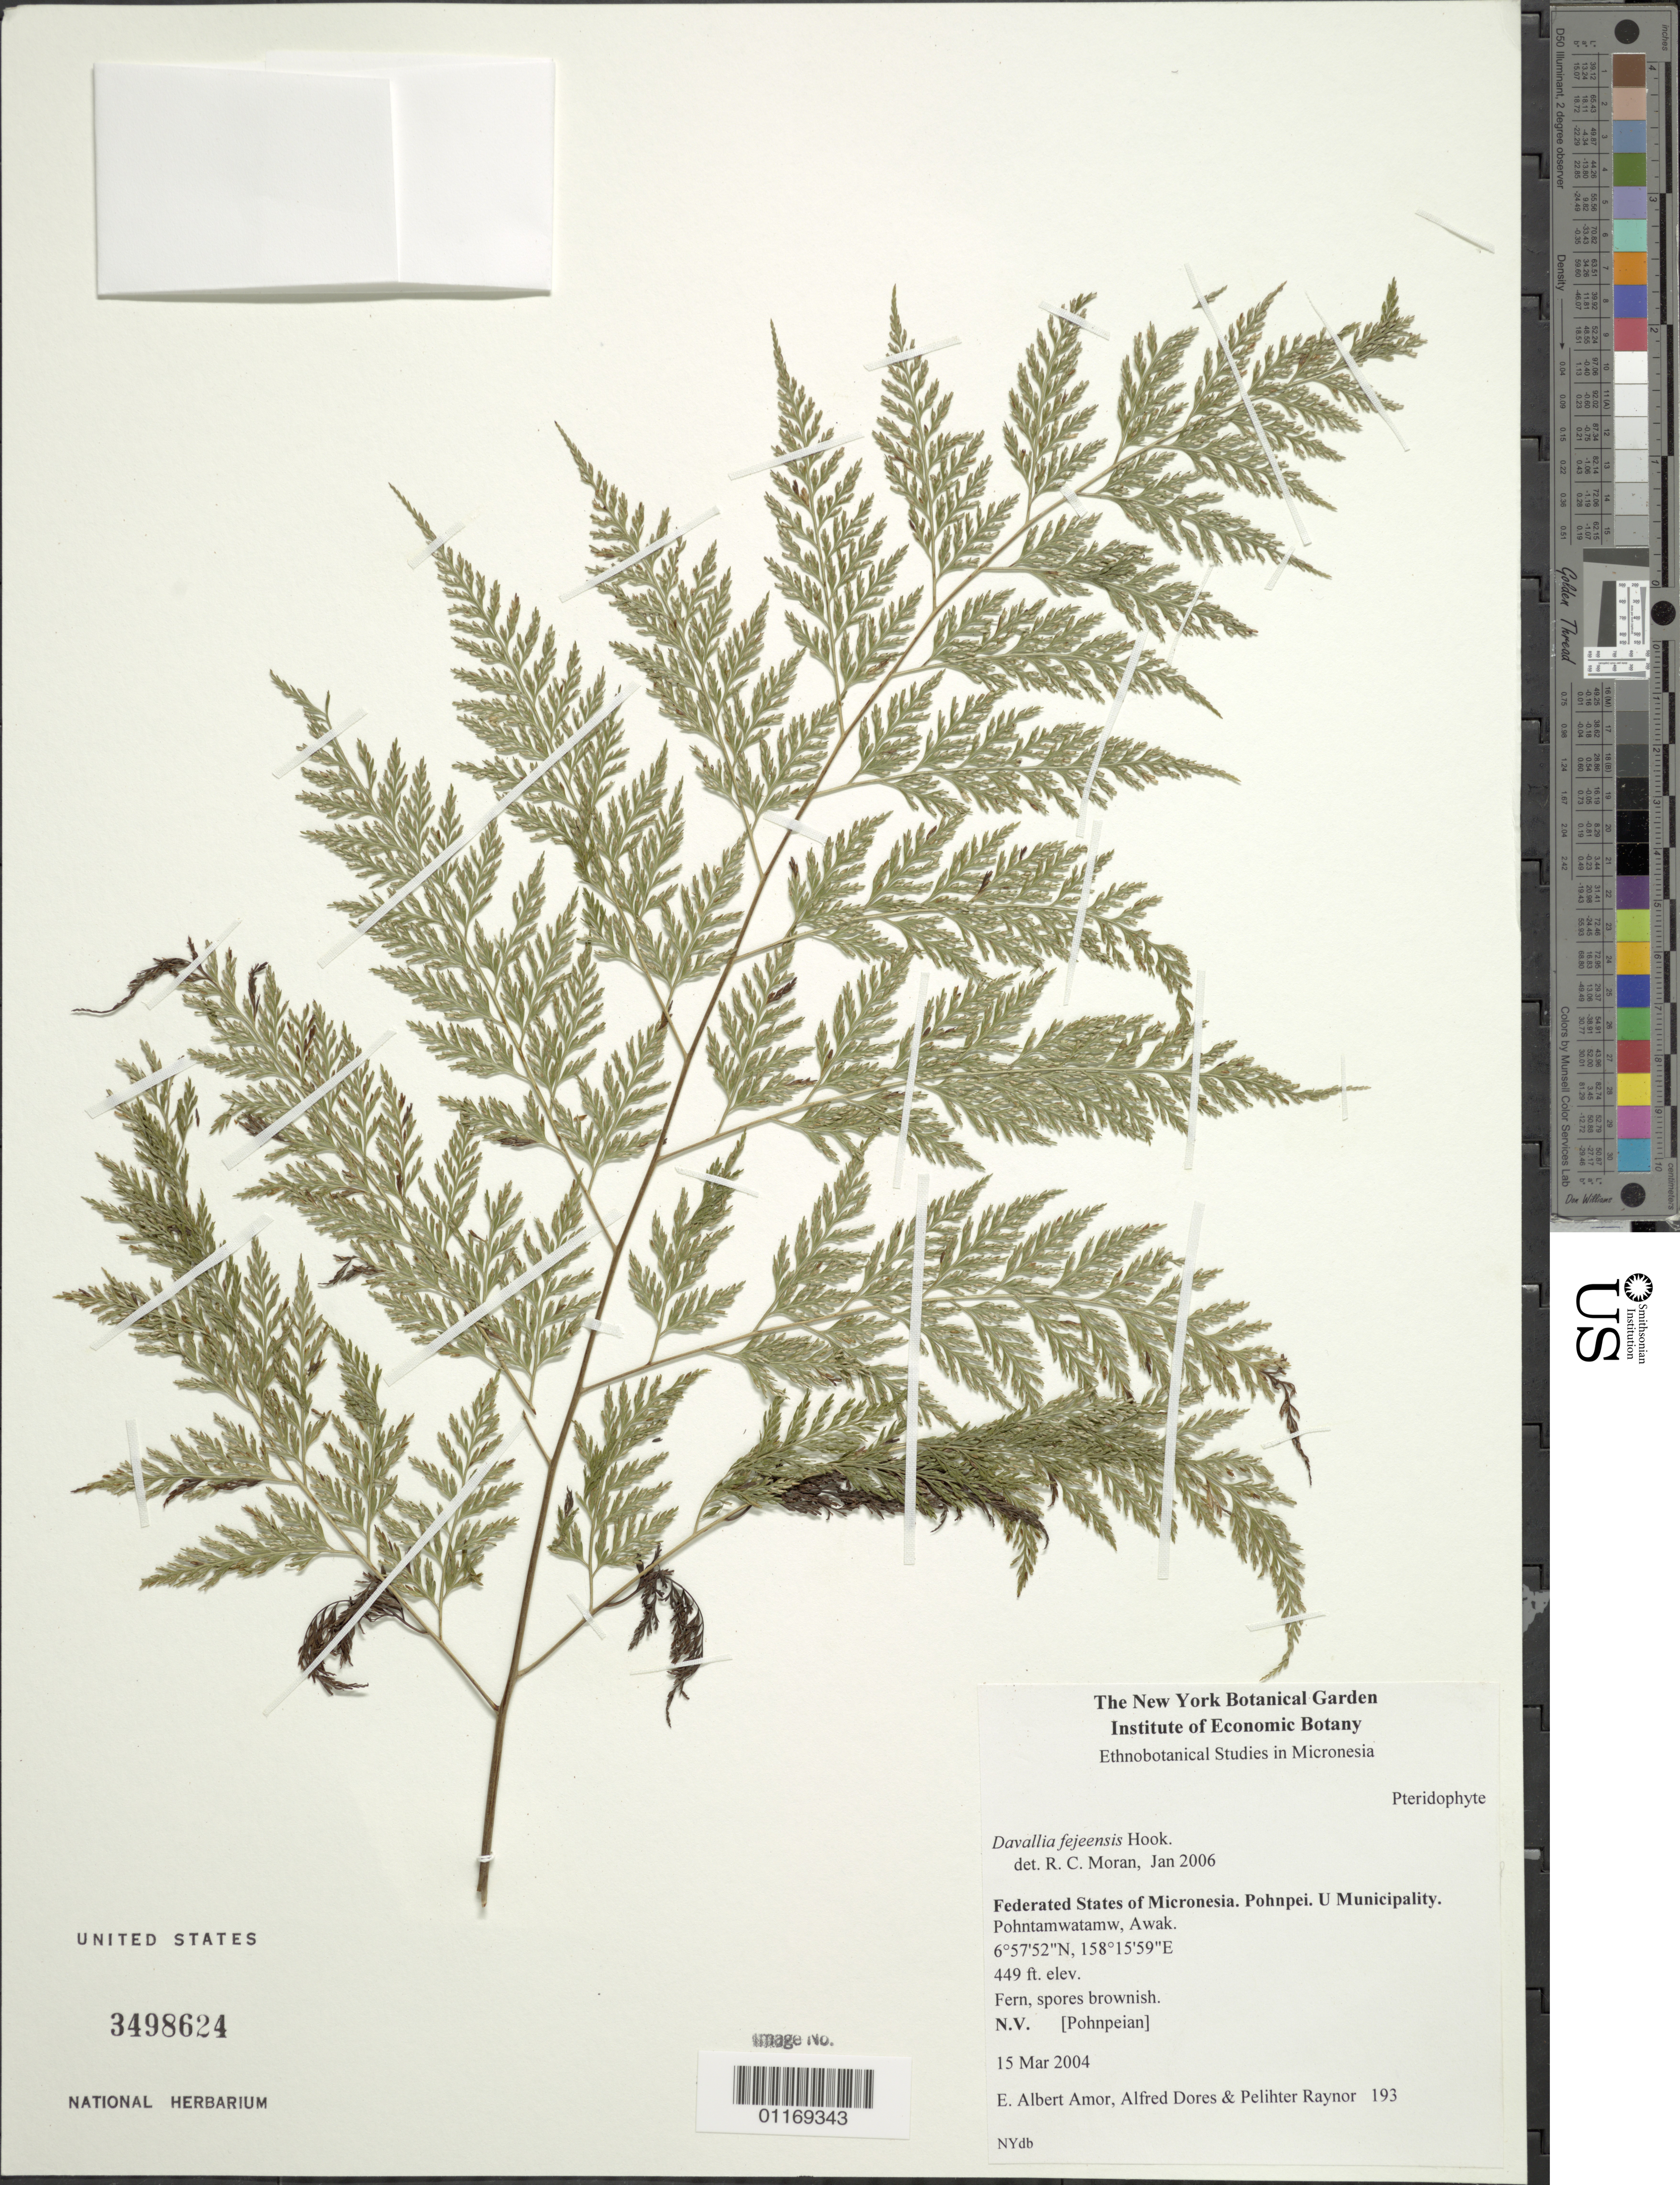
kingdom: Plantae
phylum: Tracheophyta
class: Polypodiopsida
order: Polypodiales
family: Davalliaceae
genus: Davallia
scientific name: Davallia fejeensis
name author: Hook.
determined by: Moran, R. C.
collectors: E. A. Amor, A. Dores & P. Raynor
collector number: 193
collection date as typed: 15 Mar 2004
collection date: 2004-03-15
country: Micronesia, Federated States of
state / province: Pohnpei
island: Pohnpei [Ponape]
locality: Pohntamwatamw, Awak, U Muncipality, Pohnpei, Micronesia.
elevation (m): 137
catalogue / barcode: US 3498624